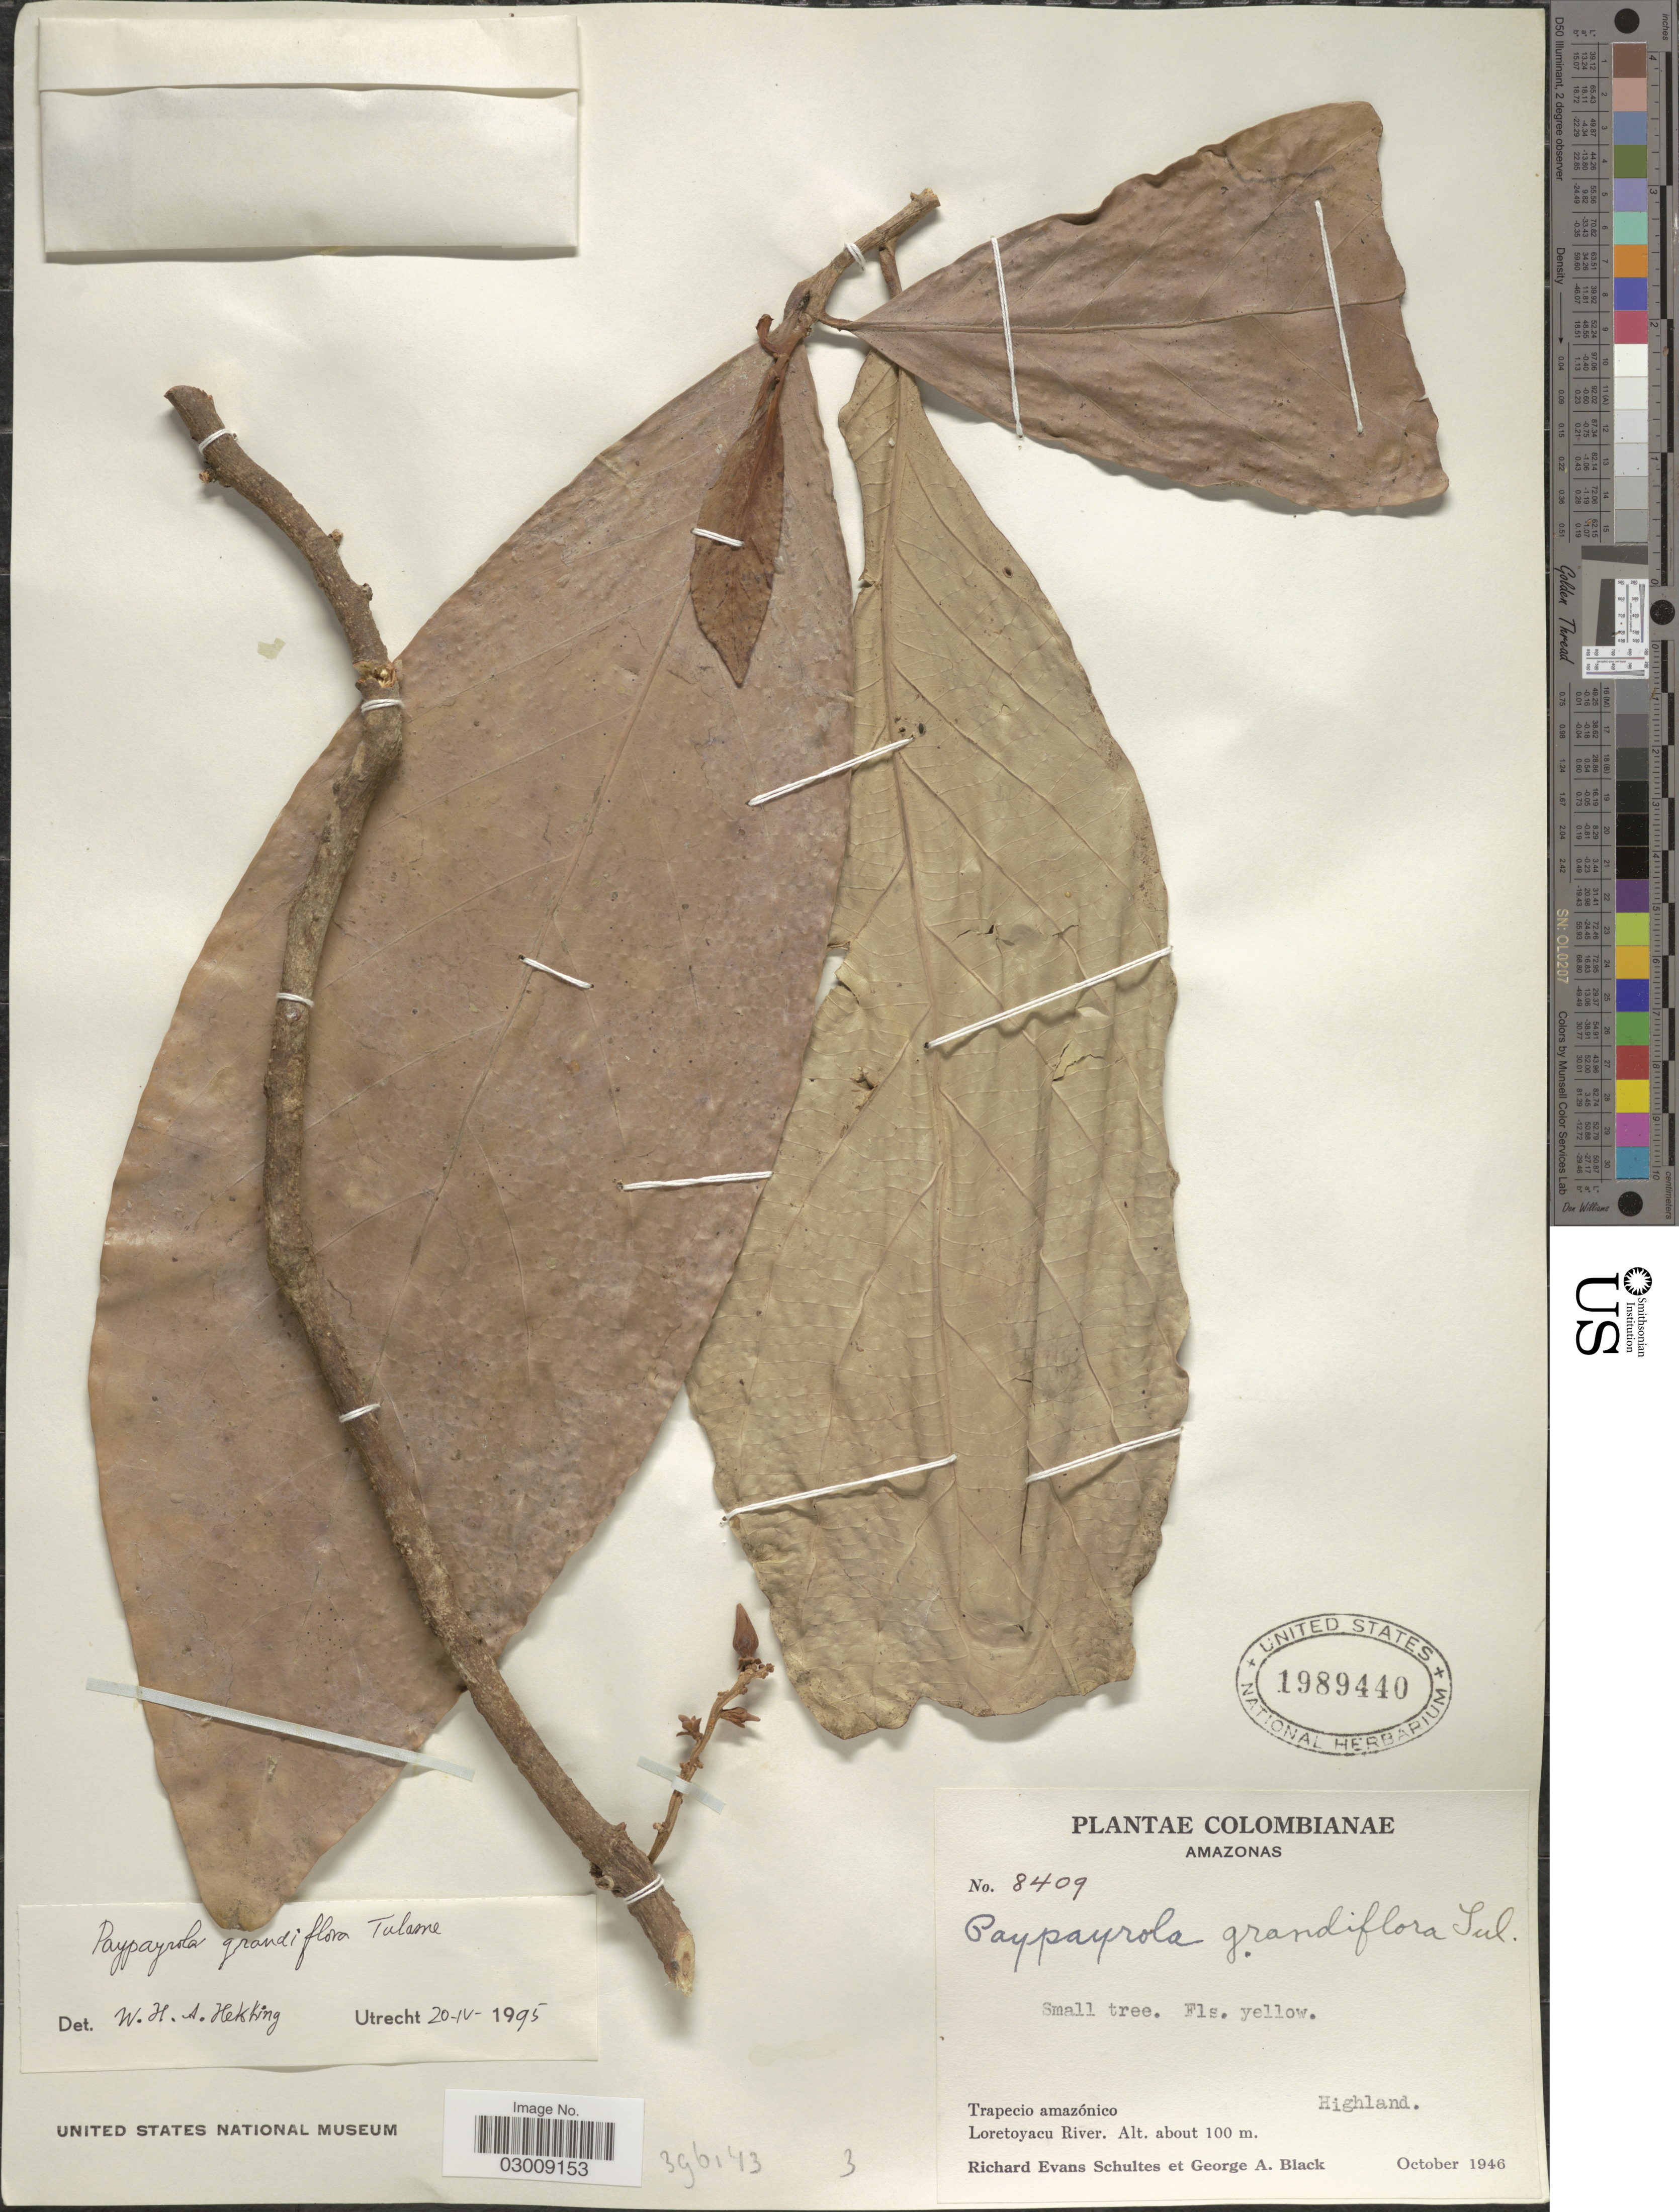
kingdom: Plantae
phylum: Tracheophyta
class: Magnoliopsida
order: Malpighiales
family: Violaceae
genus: Paypayrola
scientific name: Paypayrola grandiflora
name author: Tul.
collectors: R. E. Schultes & G. A. Black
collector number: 8409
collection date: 1946-10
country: Colombia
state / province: Amazônas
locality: Trapecio amazónico. Loretoyacu River. Highland.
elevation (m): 100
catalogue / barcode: US 1989440